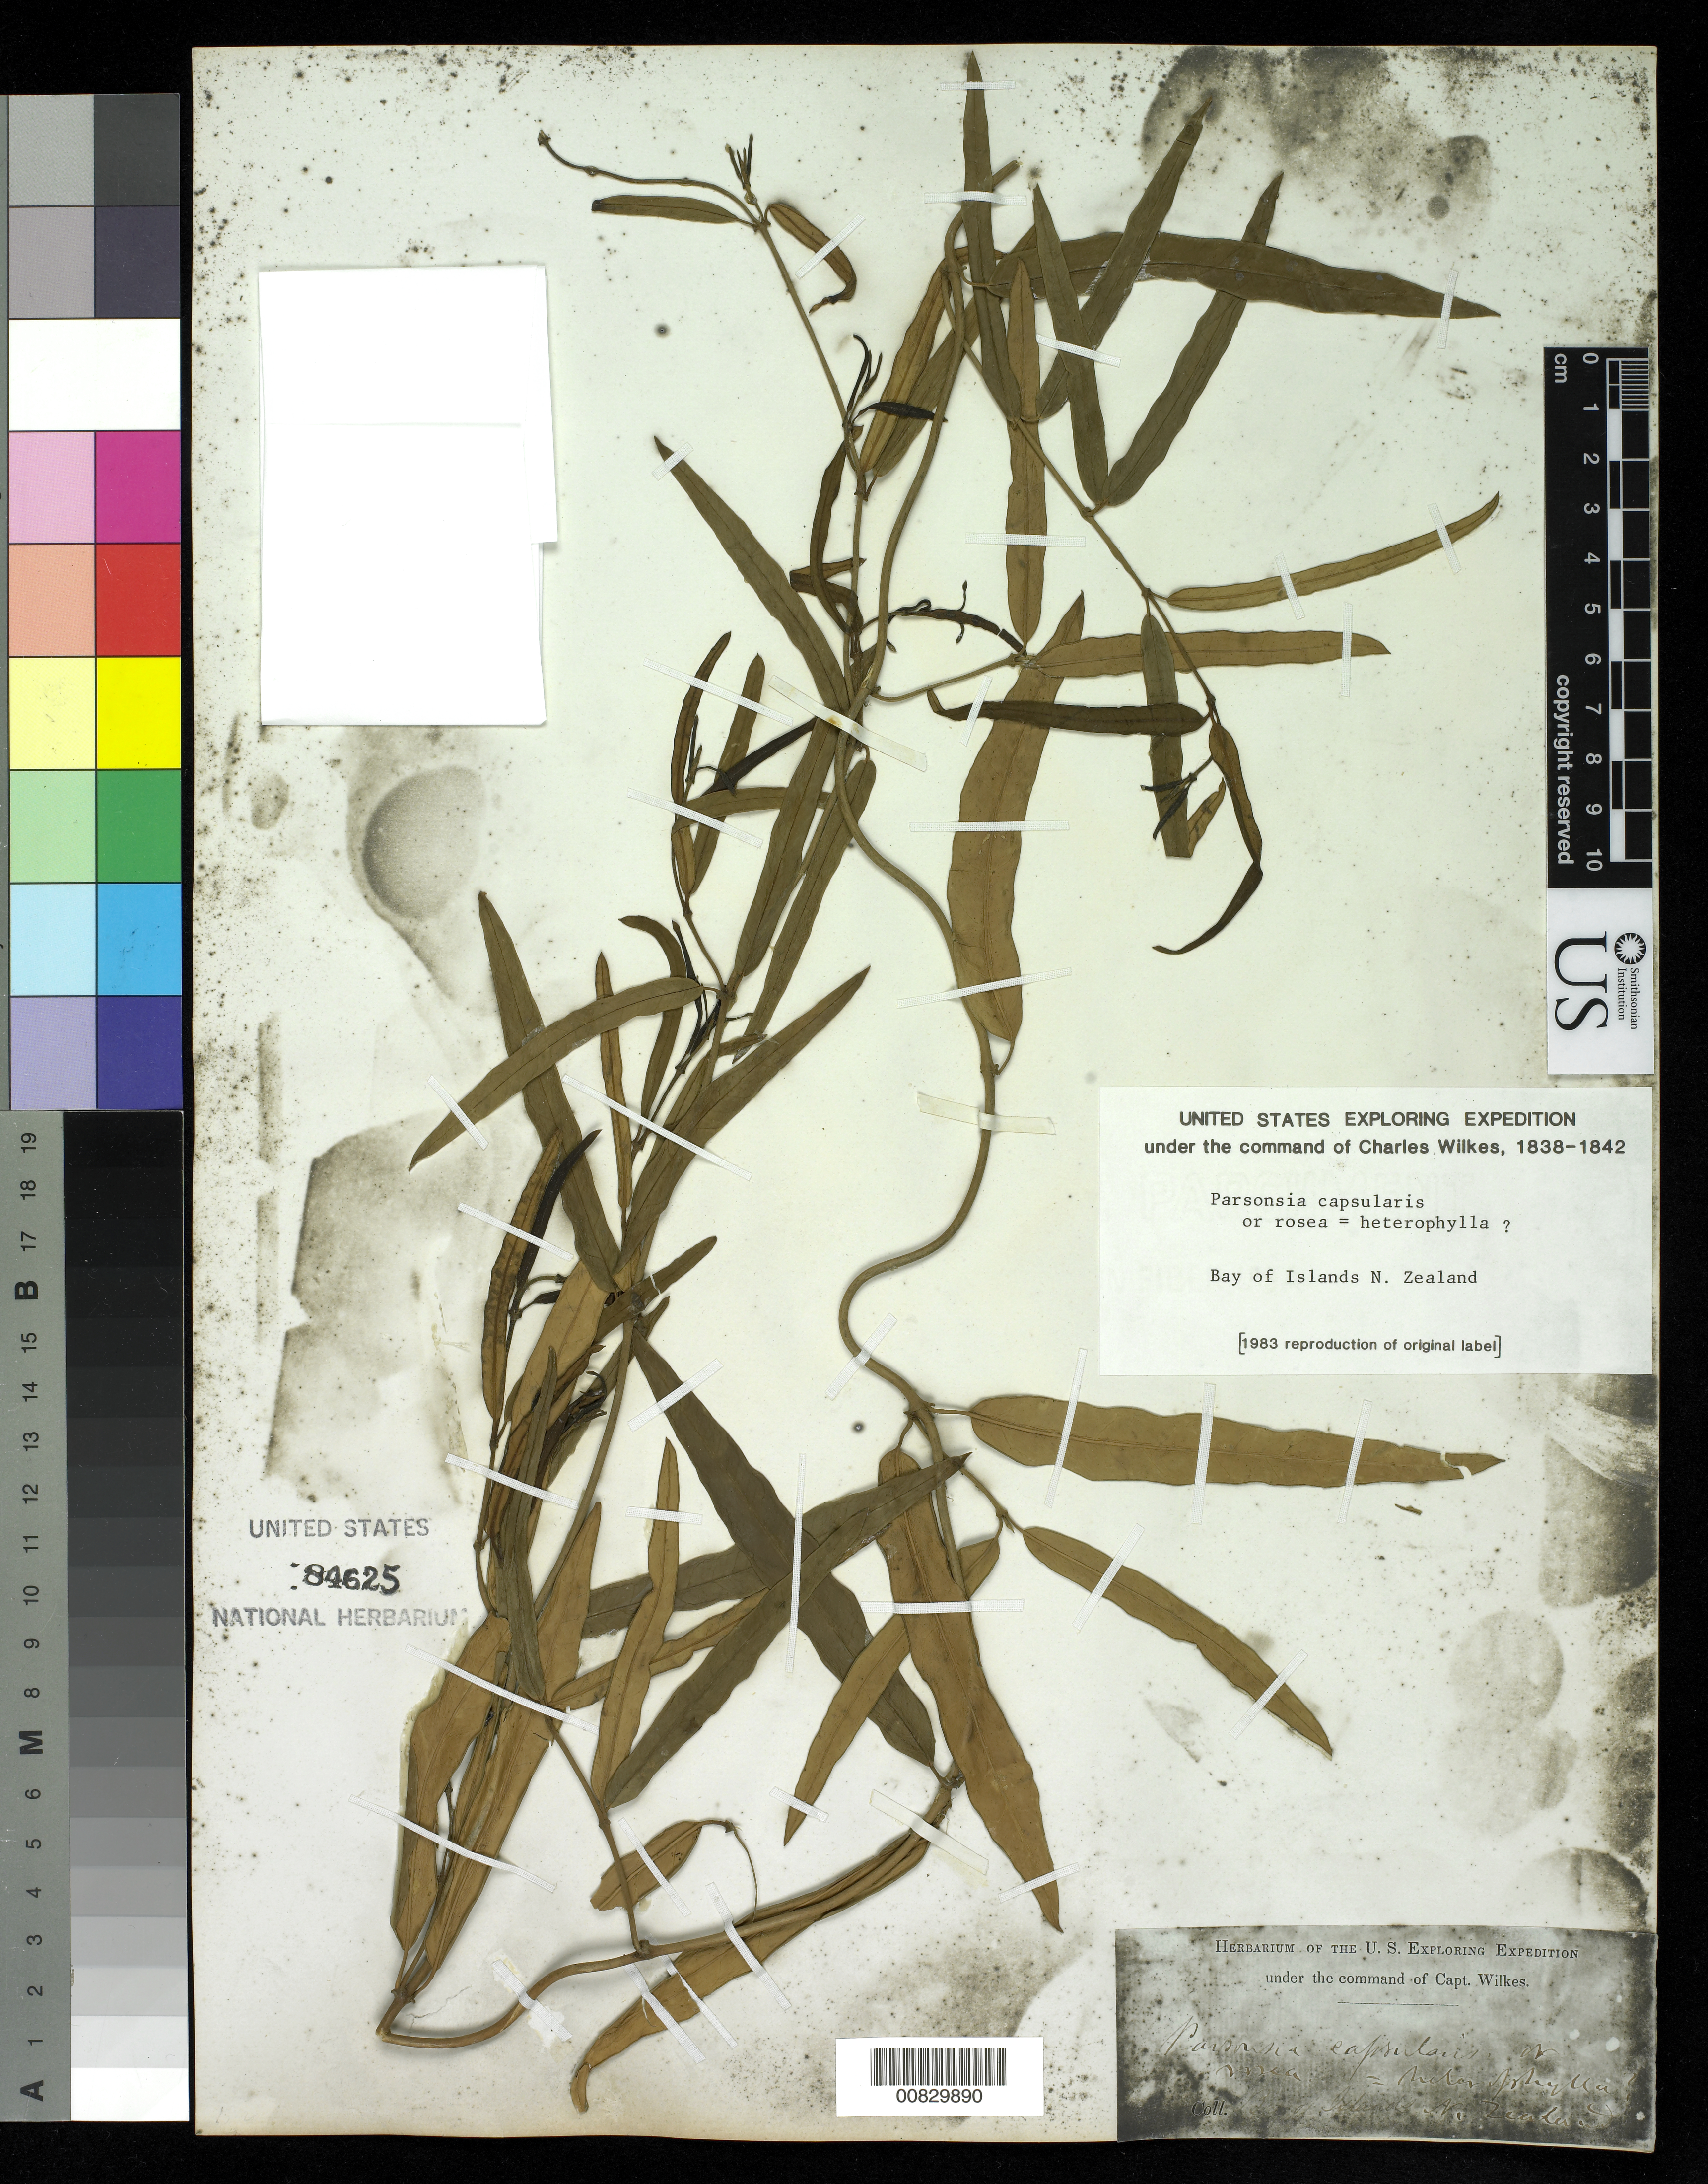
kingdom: Plantae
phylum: Tracheophyta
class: Magnoliopsida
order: Gentianales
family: Apocynaceae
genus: Parsonsia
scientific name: Parsonsia capsularis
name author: (G. Forst.) R. Br. ex Endl.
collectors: Wilkes Explor. Exped.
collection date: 1838/1842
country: New Zealand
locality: Bay of Islands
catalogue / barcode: US 84625